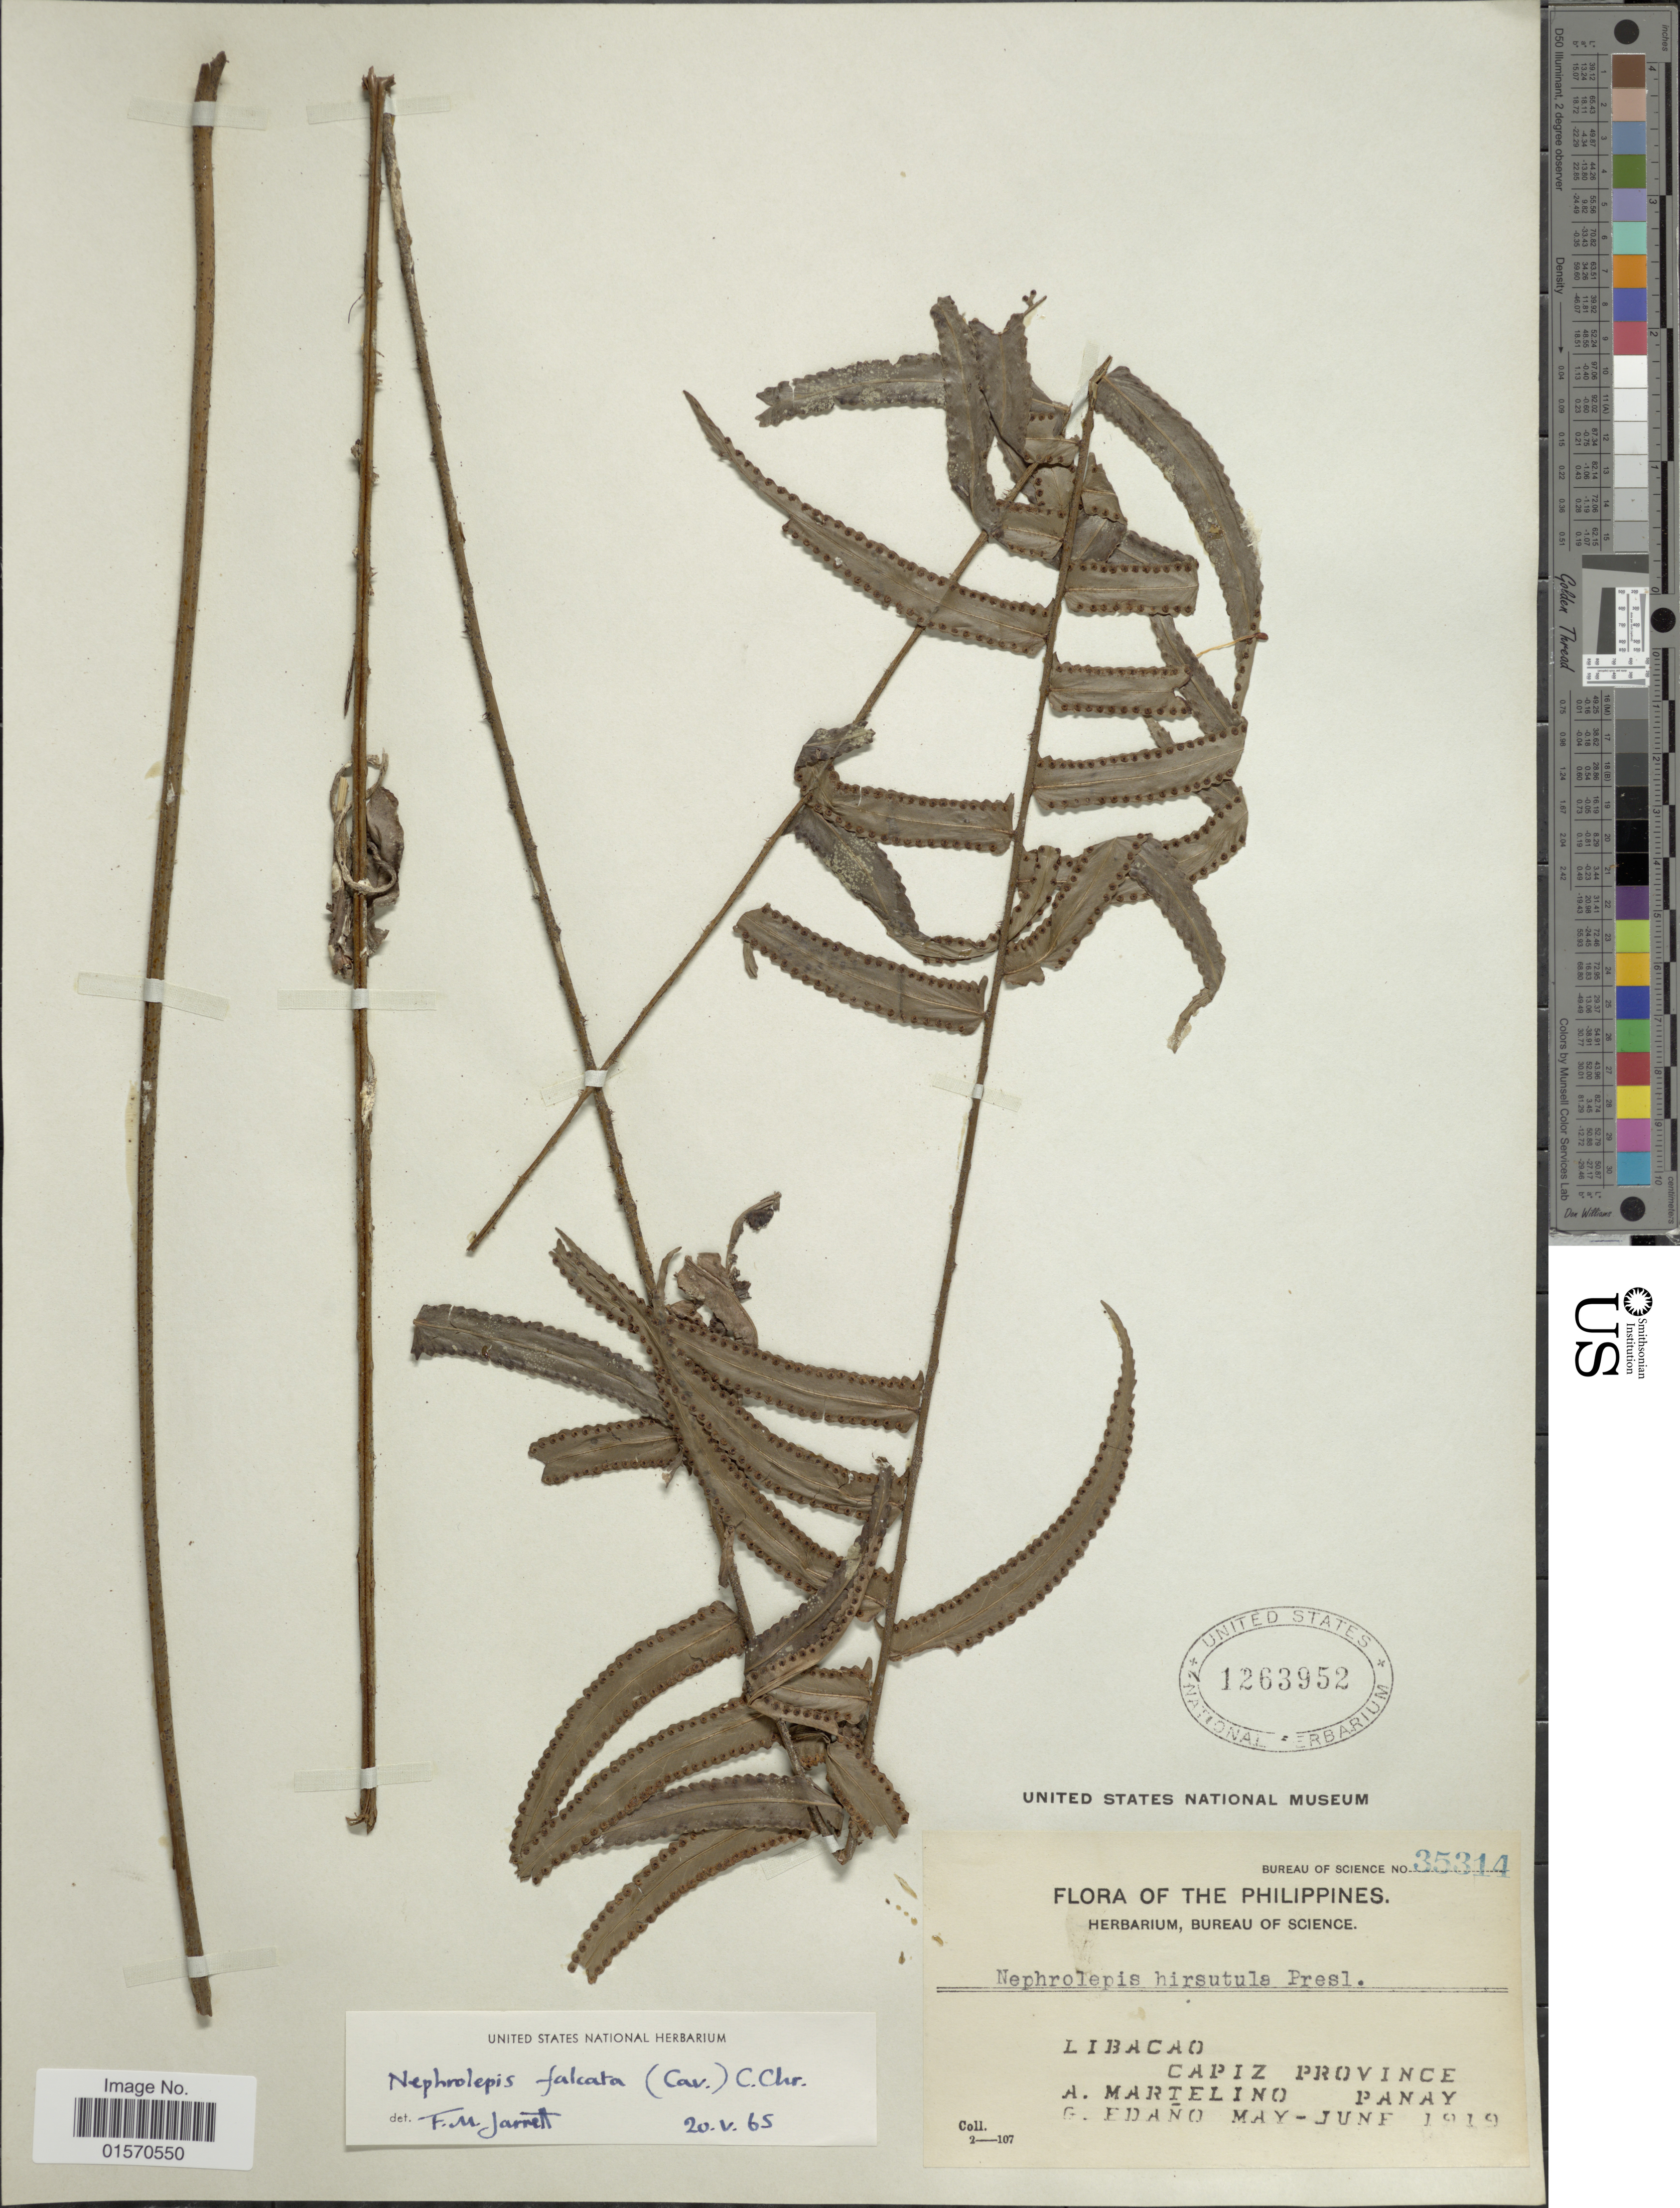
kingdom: Plantae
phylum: Tracheophyta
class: Polypodiopsida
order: Polypodiales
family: Nephrolepidaceae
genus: Nephrolepis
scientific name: Nephrolepis falcata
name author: (Cav.) C. Chr.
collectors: A. Martelino & G. Edaño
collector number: Bureau of Science 35314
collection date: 1919-04/1919-06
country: Philippines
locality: Libacao. Capiz Province. Panay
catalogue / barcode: US 1263952